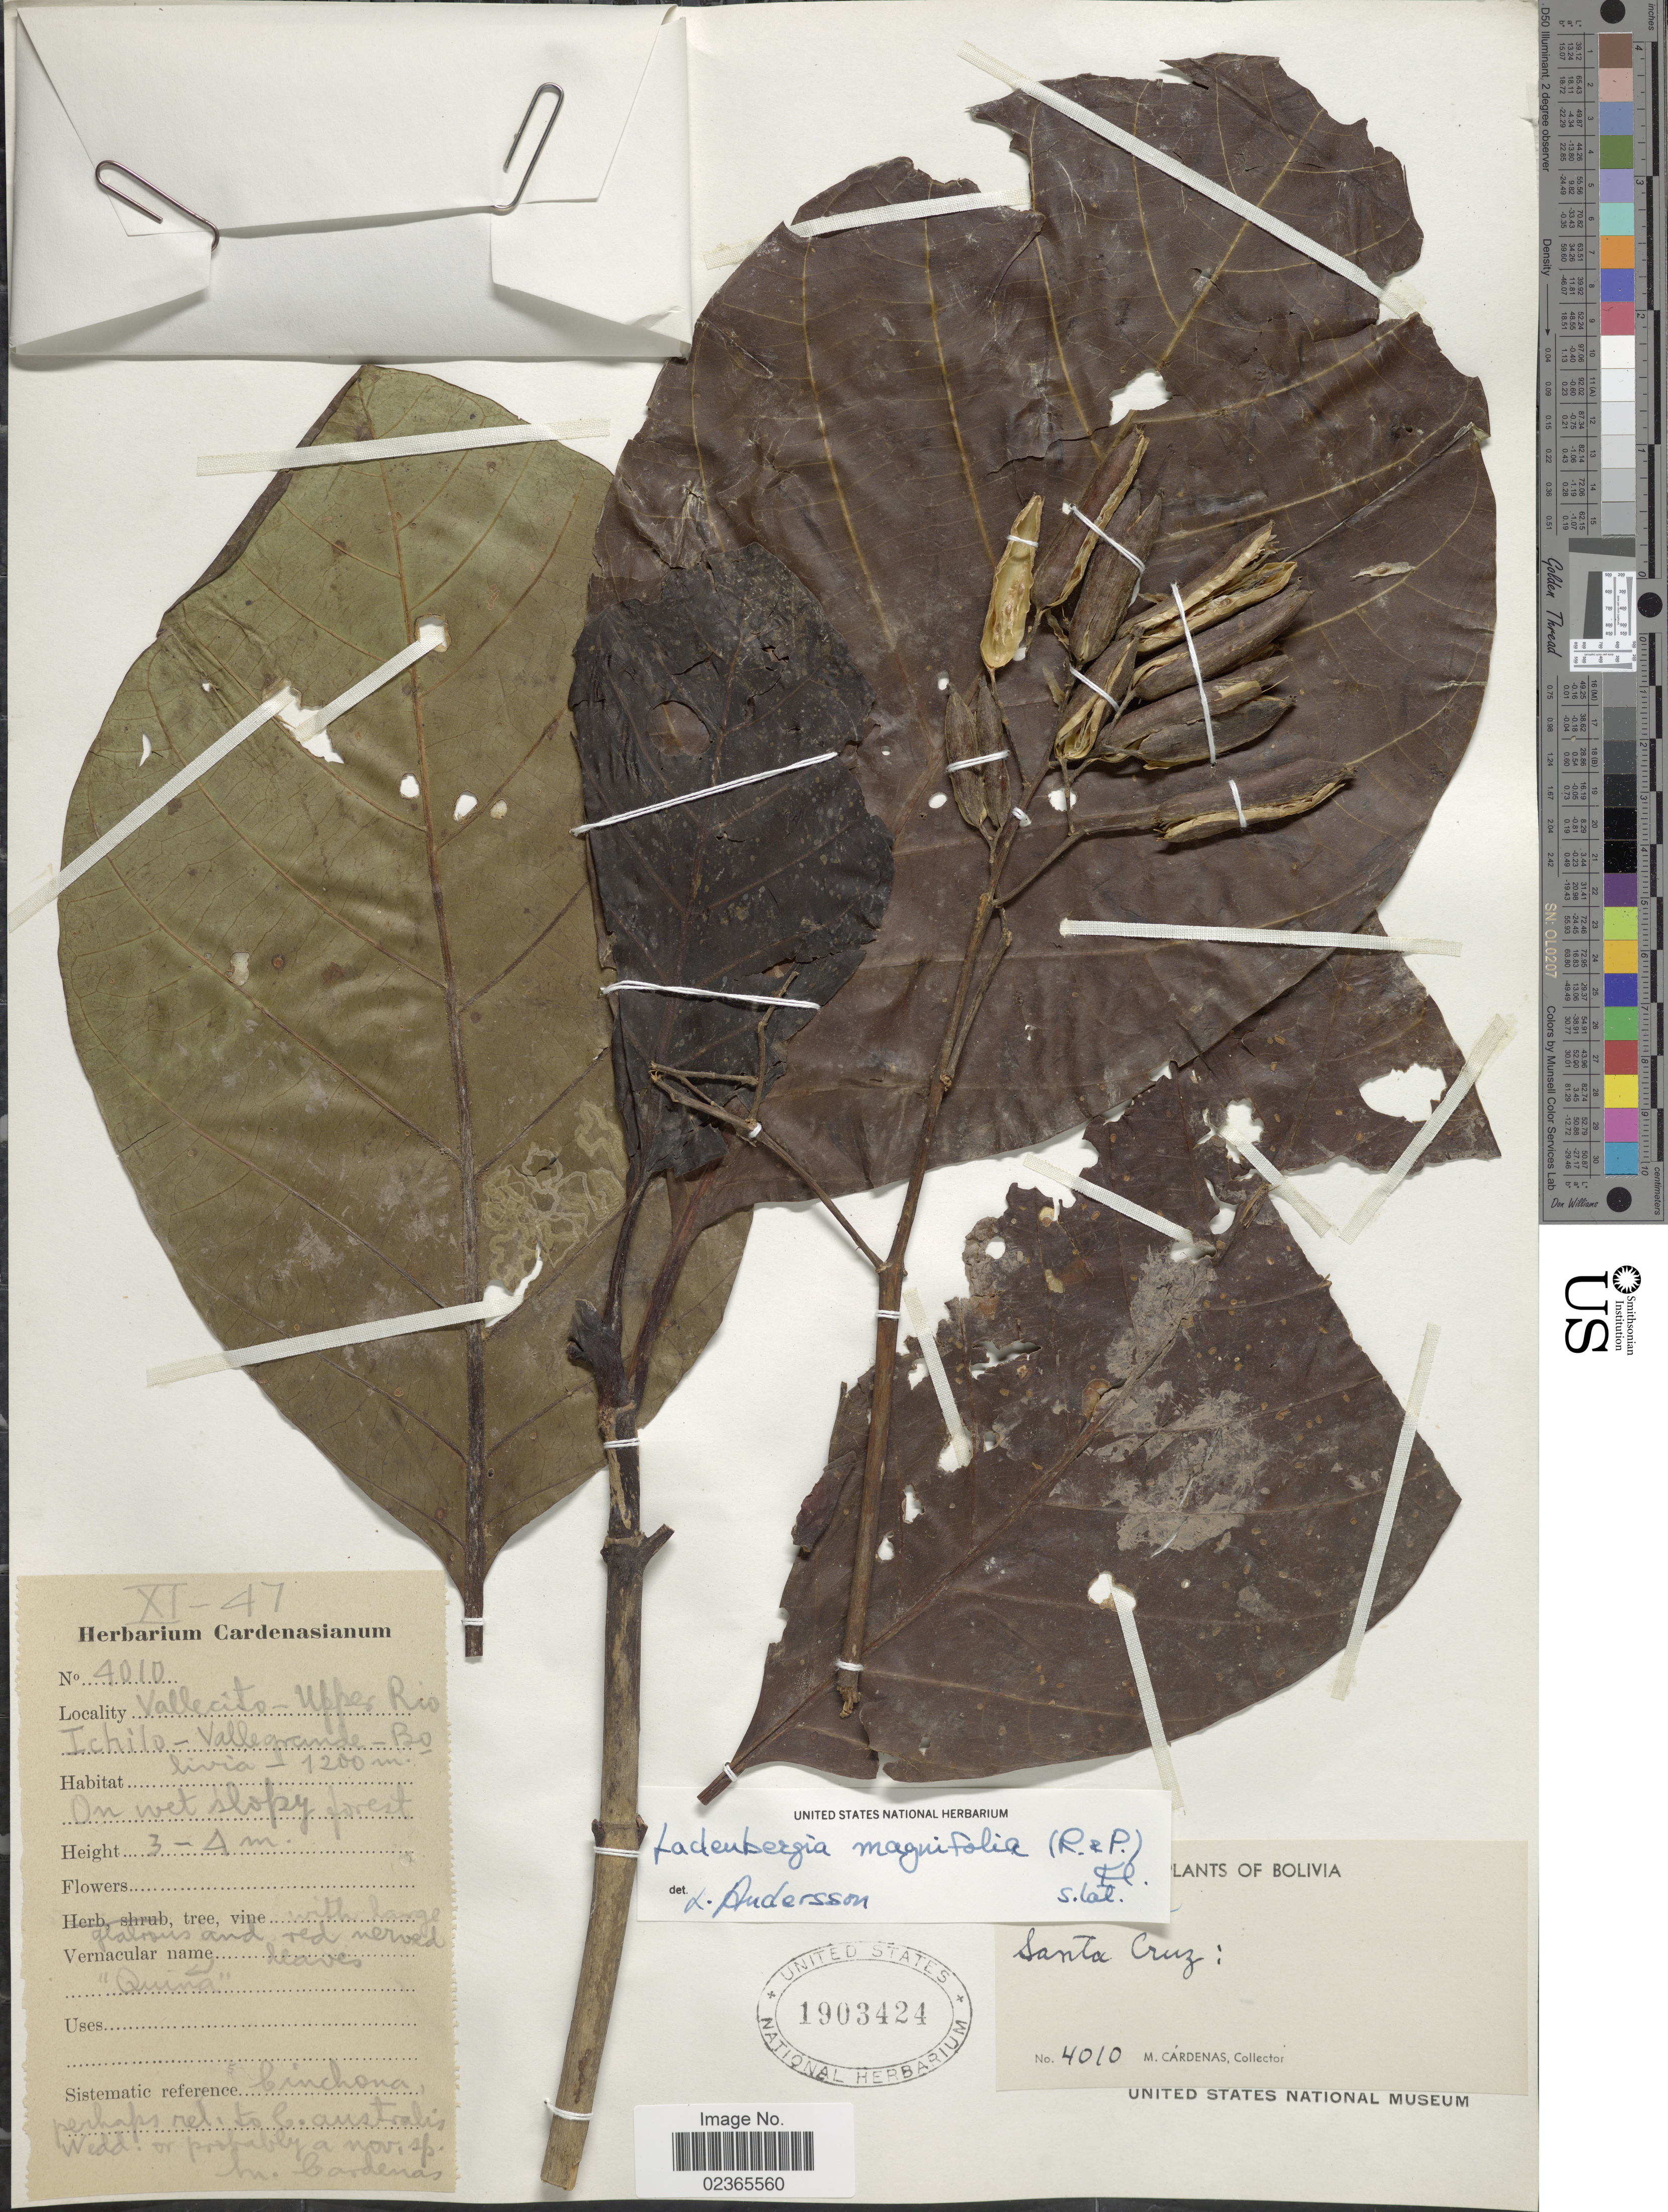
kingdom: Plantae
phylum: Tracheophyta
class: Magnoliopsida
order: Gentianales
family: Rubiaceae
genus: Ladenbergia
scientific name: Ladenbergia oblongifolia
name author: (Mutis) L. Andersson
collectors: M. Cárdenas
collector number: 4010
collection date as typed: Transcribed d/m/y: /11/47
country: Bolivia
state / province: Santa Cruz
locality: Vallecito - Upper Rio Ichilo - Vallegrande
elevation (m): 1200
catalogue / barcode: US 1903424